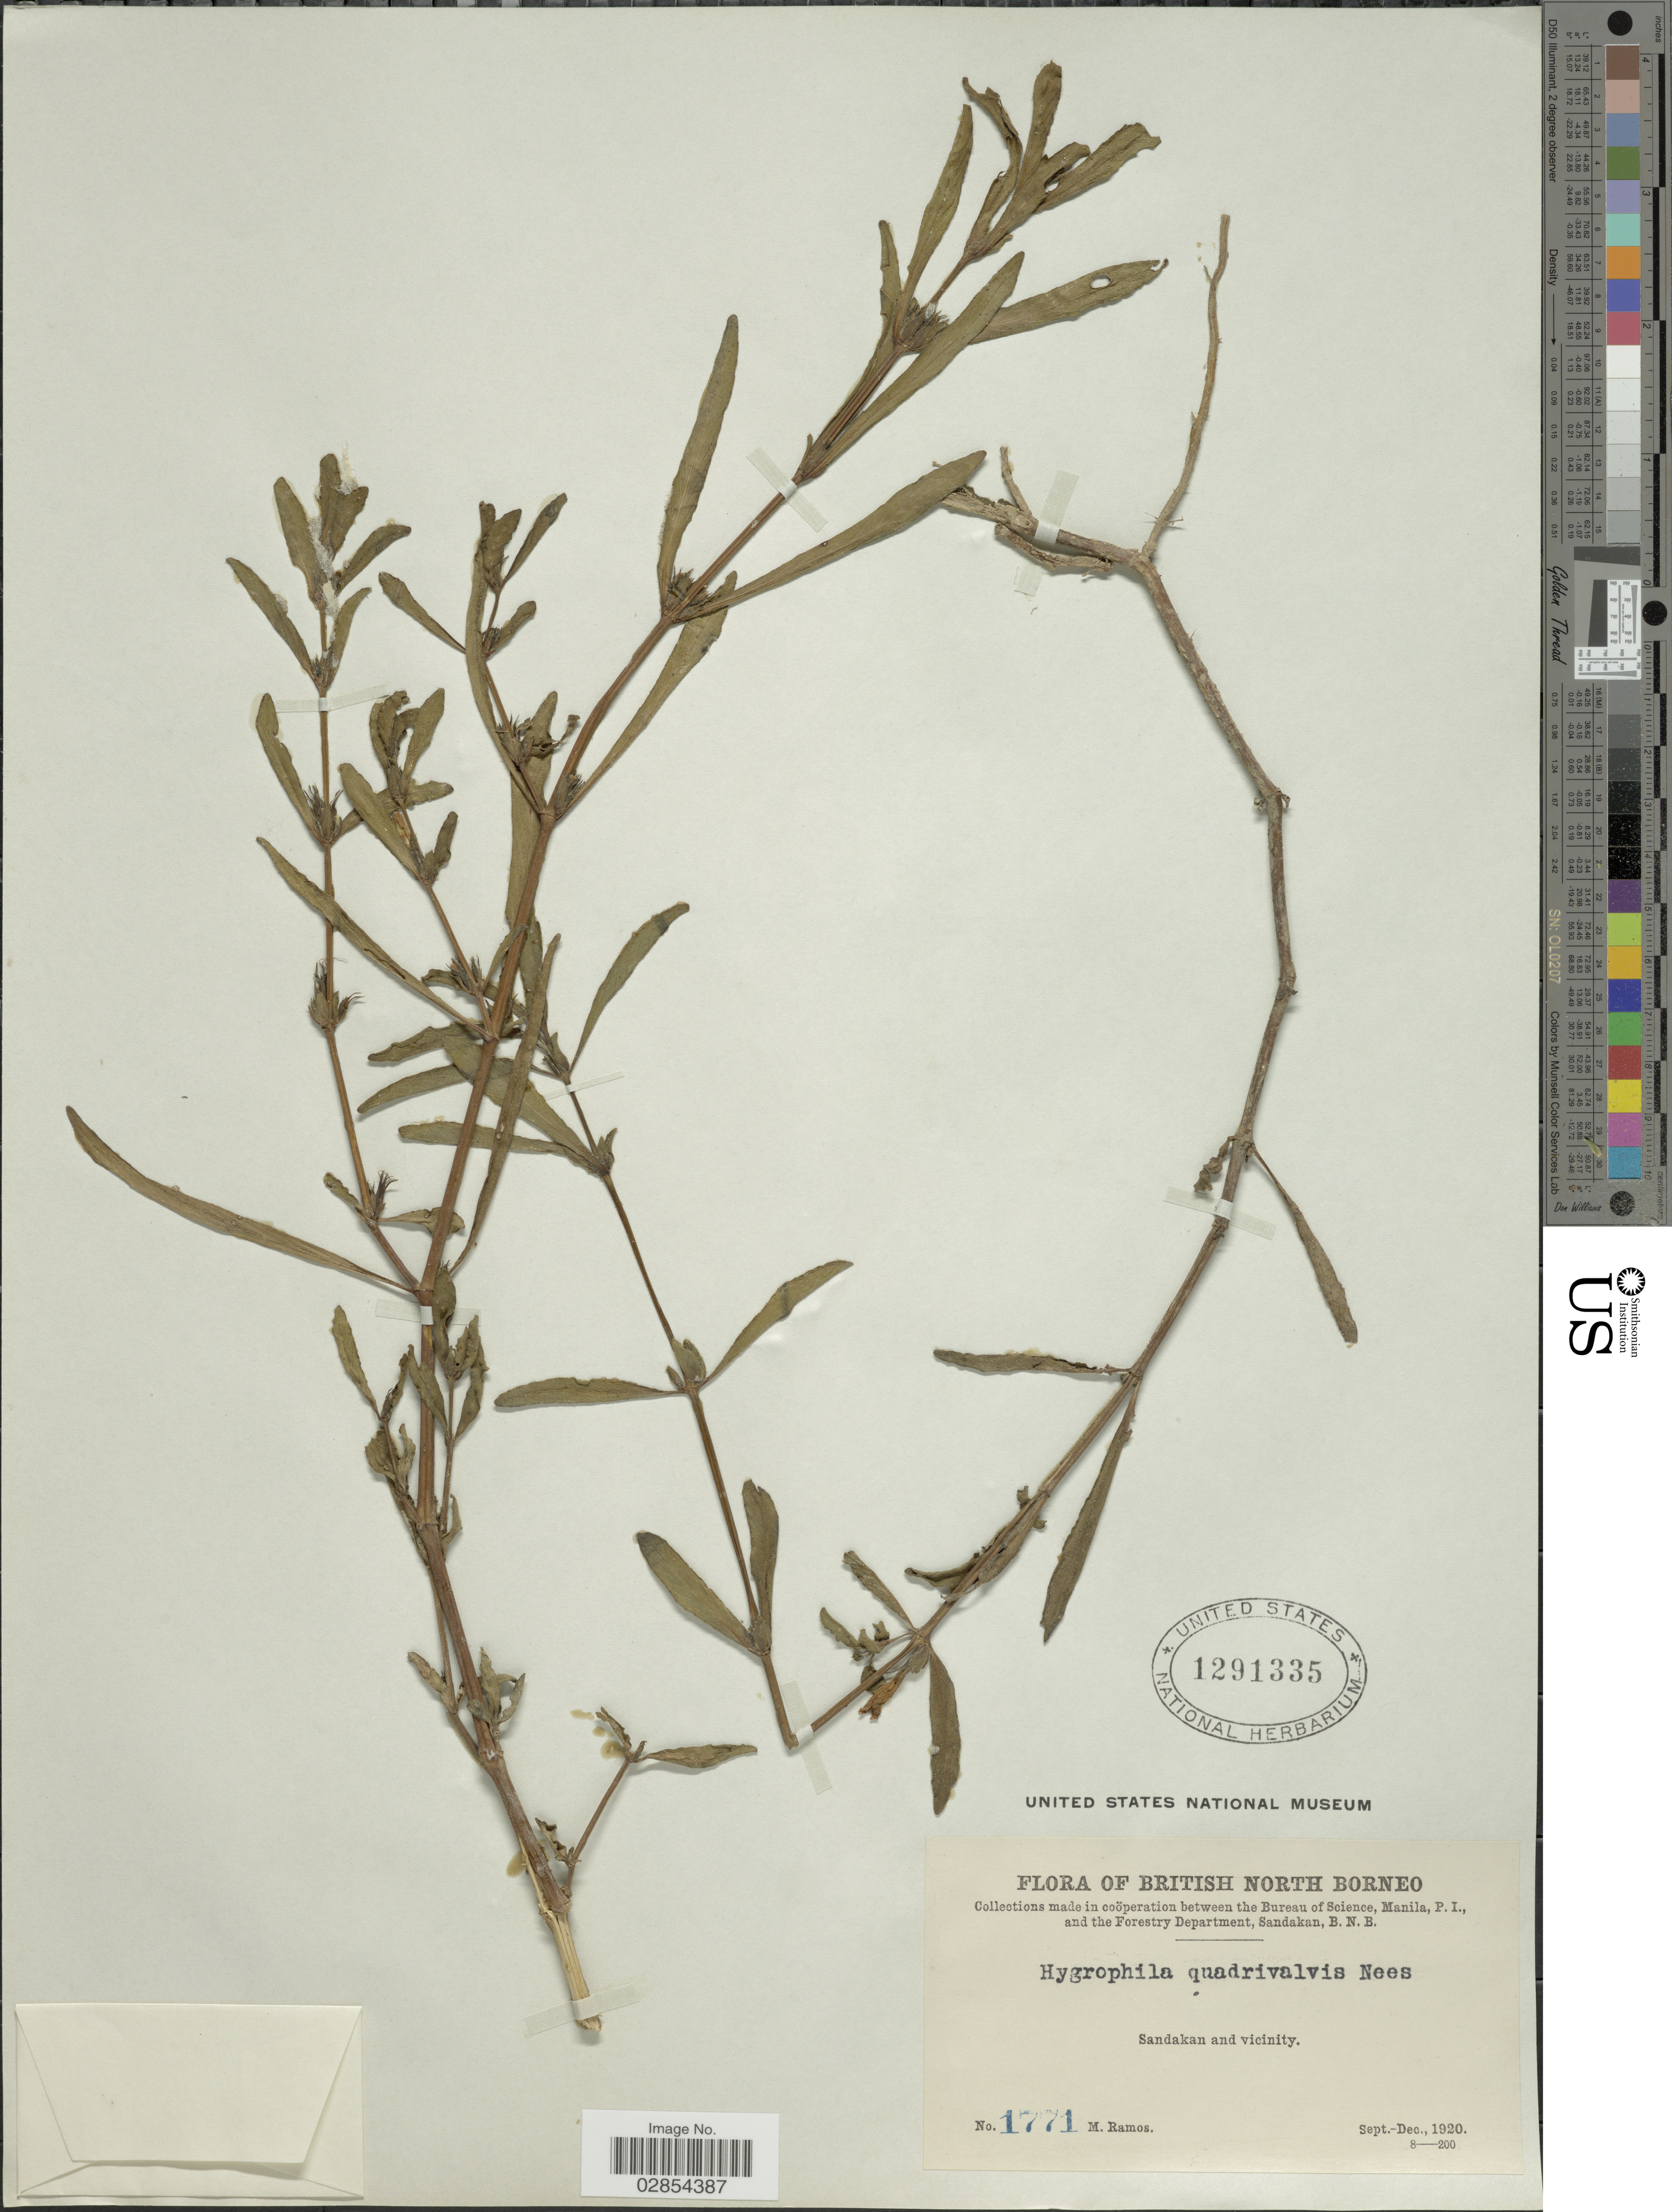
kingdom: Plantae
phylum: Tracheophyta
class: Magnoliopsida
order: Lamiales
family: Acanthaceae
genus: Hygrophila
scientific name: Hygrophila saxatilis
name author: Ridl.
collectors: M. Ramos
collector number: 1771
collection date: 1920-09/1920-12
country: Malaysia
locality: British North Borneo. Sandakan and vicinity.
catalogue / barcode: US 1291335